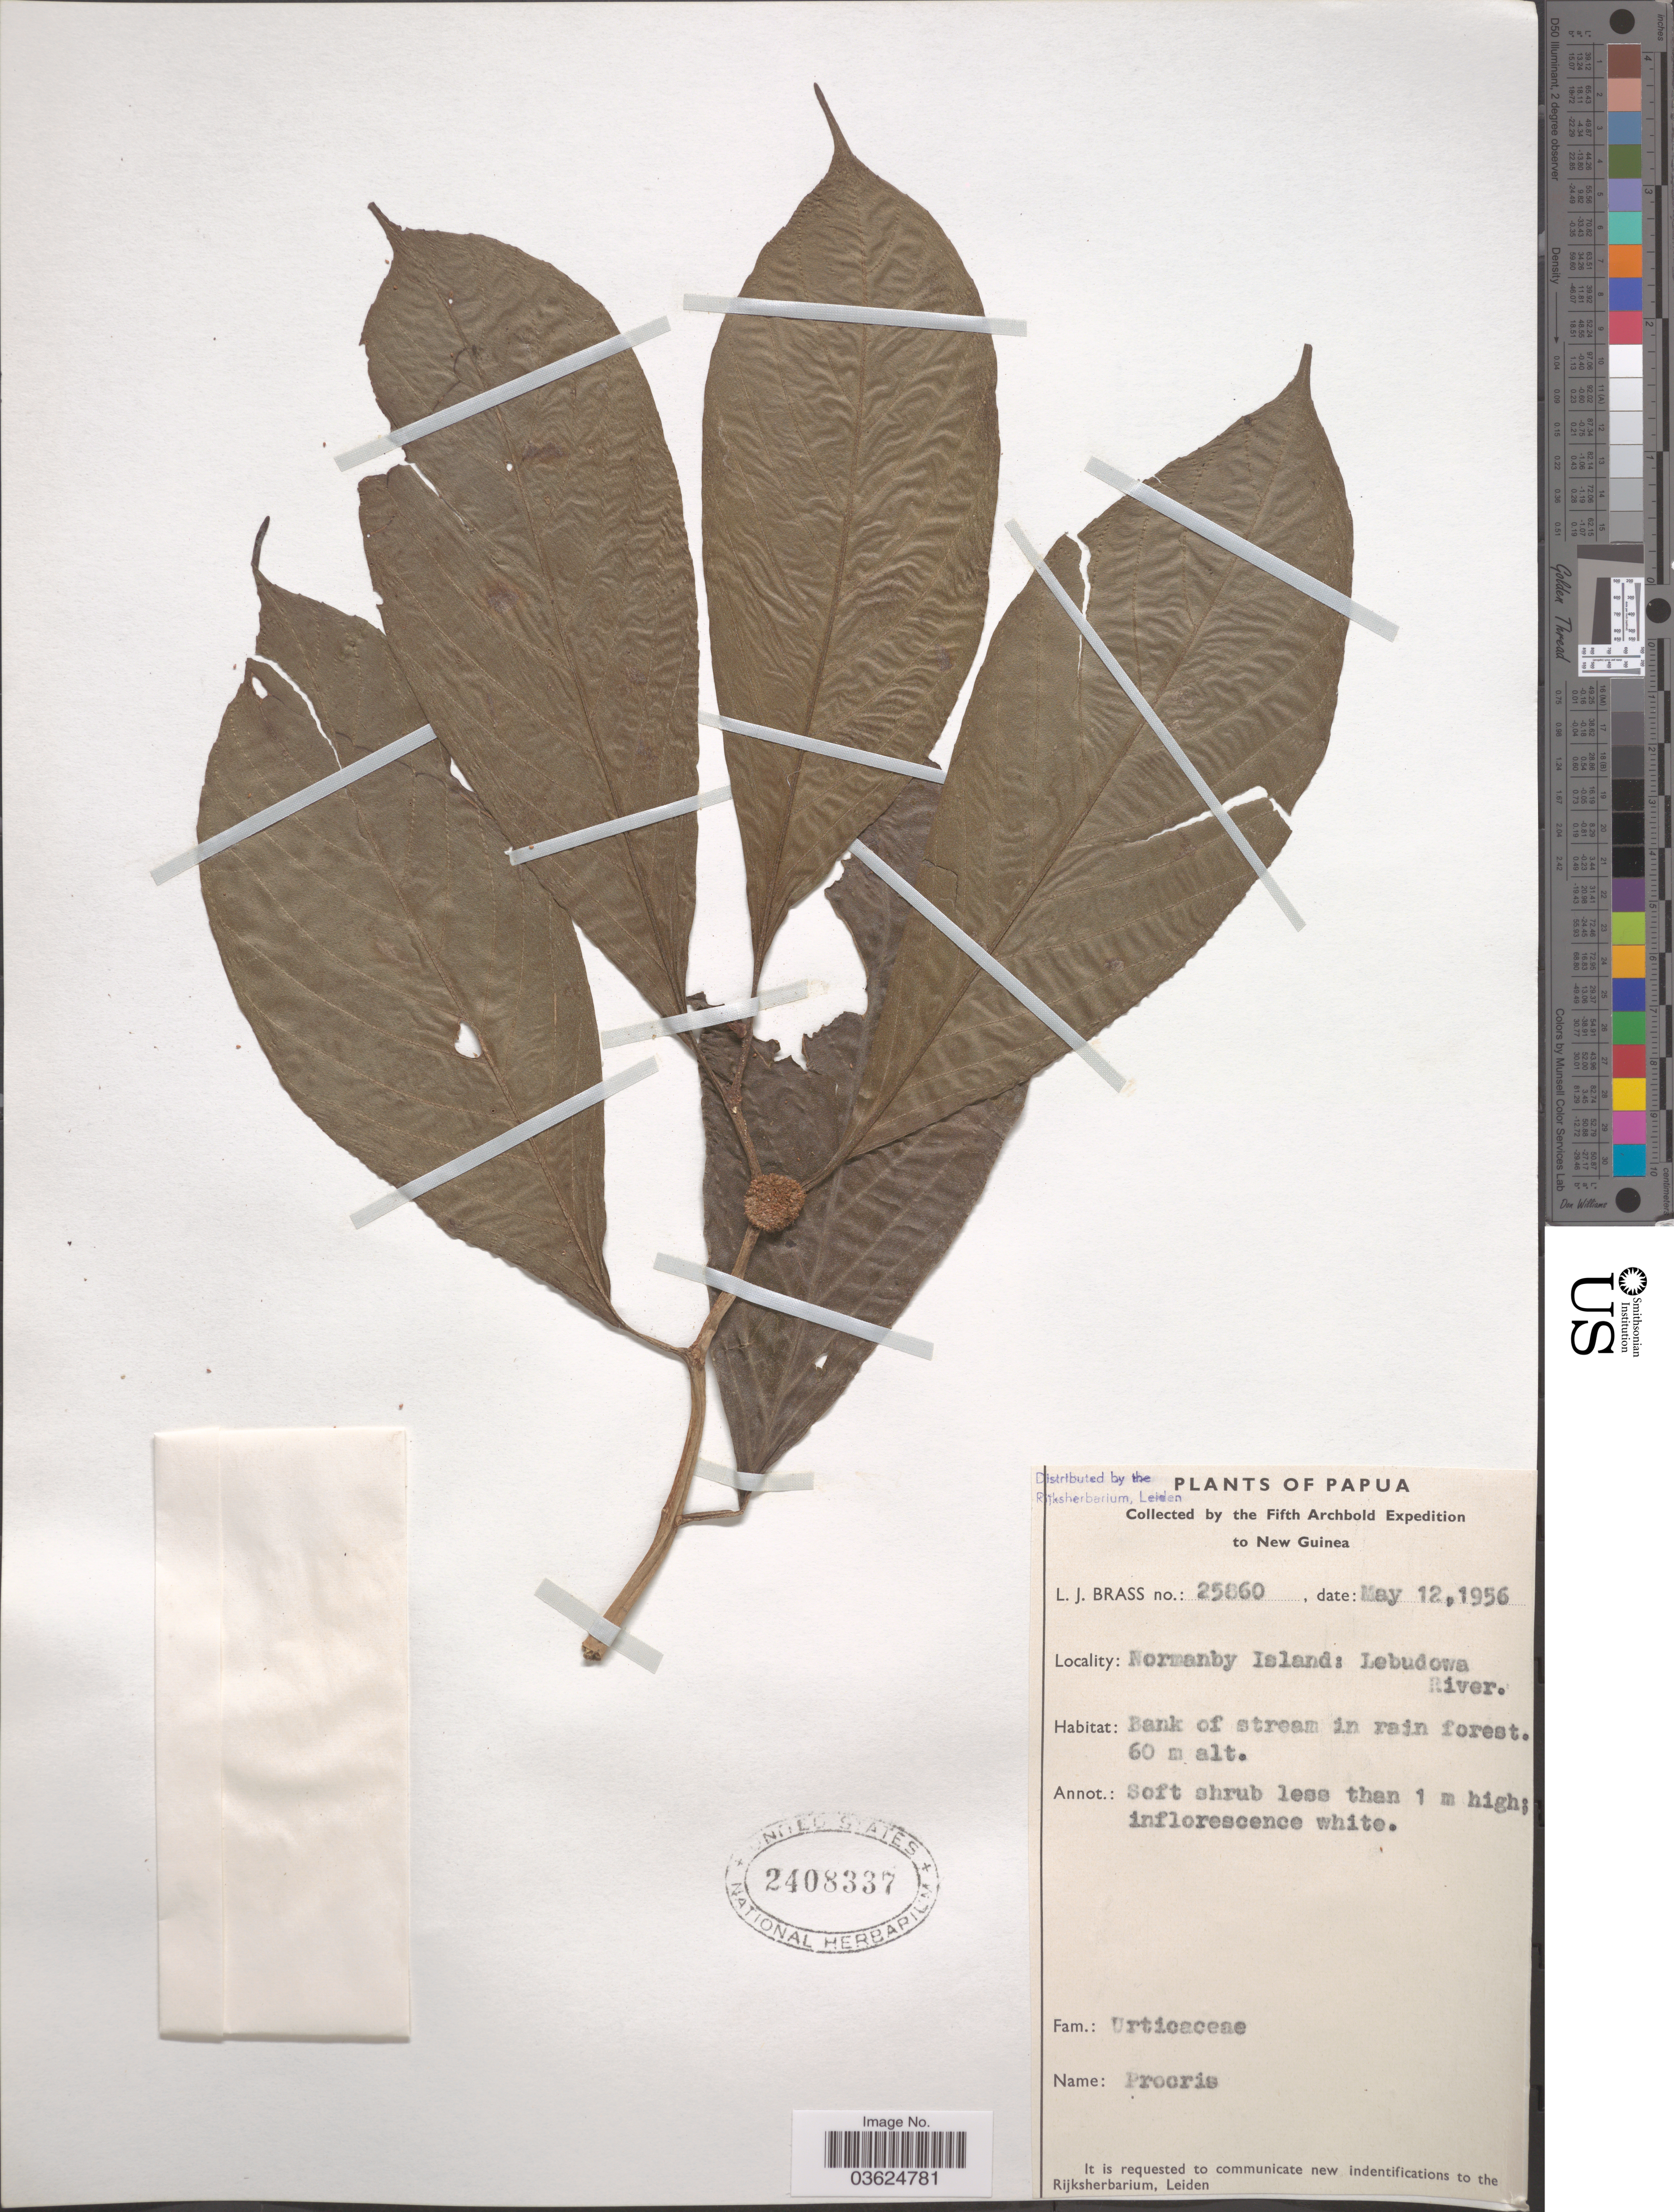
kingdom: Plantae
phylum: Tracheophyta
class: Magnoliopsida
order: Rosales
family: Urticaceae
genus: Procris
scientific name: Procris sp.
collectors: L. J. Brass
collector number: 25860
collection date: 1956-05-12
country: Papua New Guinea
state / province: Milne Bay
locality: Papua. New Guinea. Normanby Island: Lebudowa River.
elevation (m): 60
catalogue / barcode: US 2408337